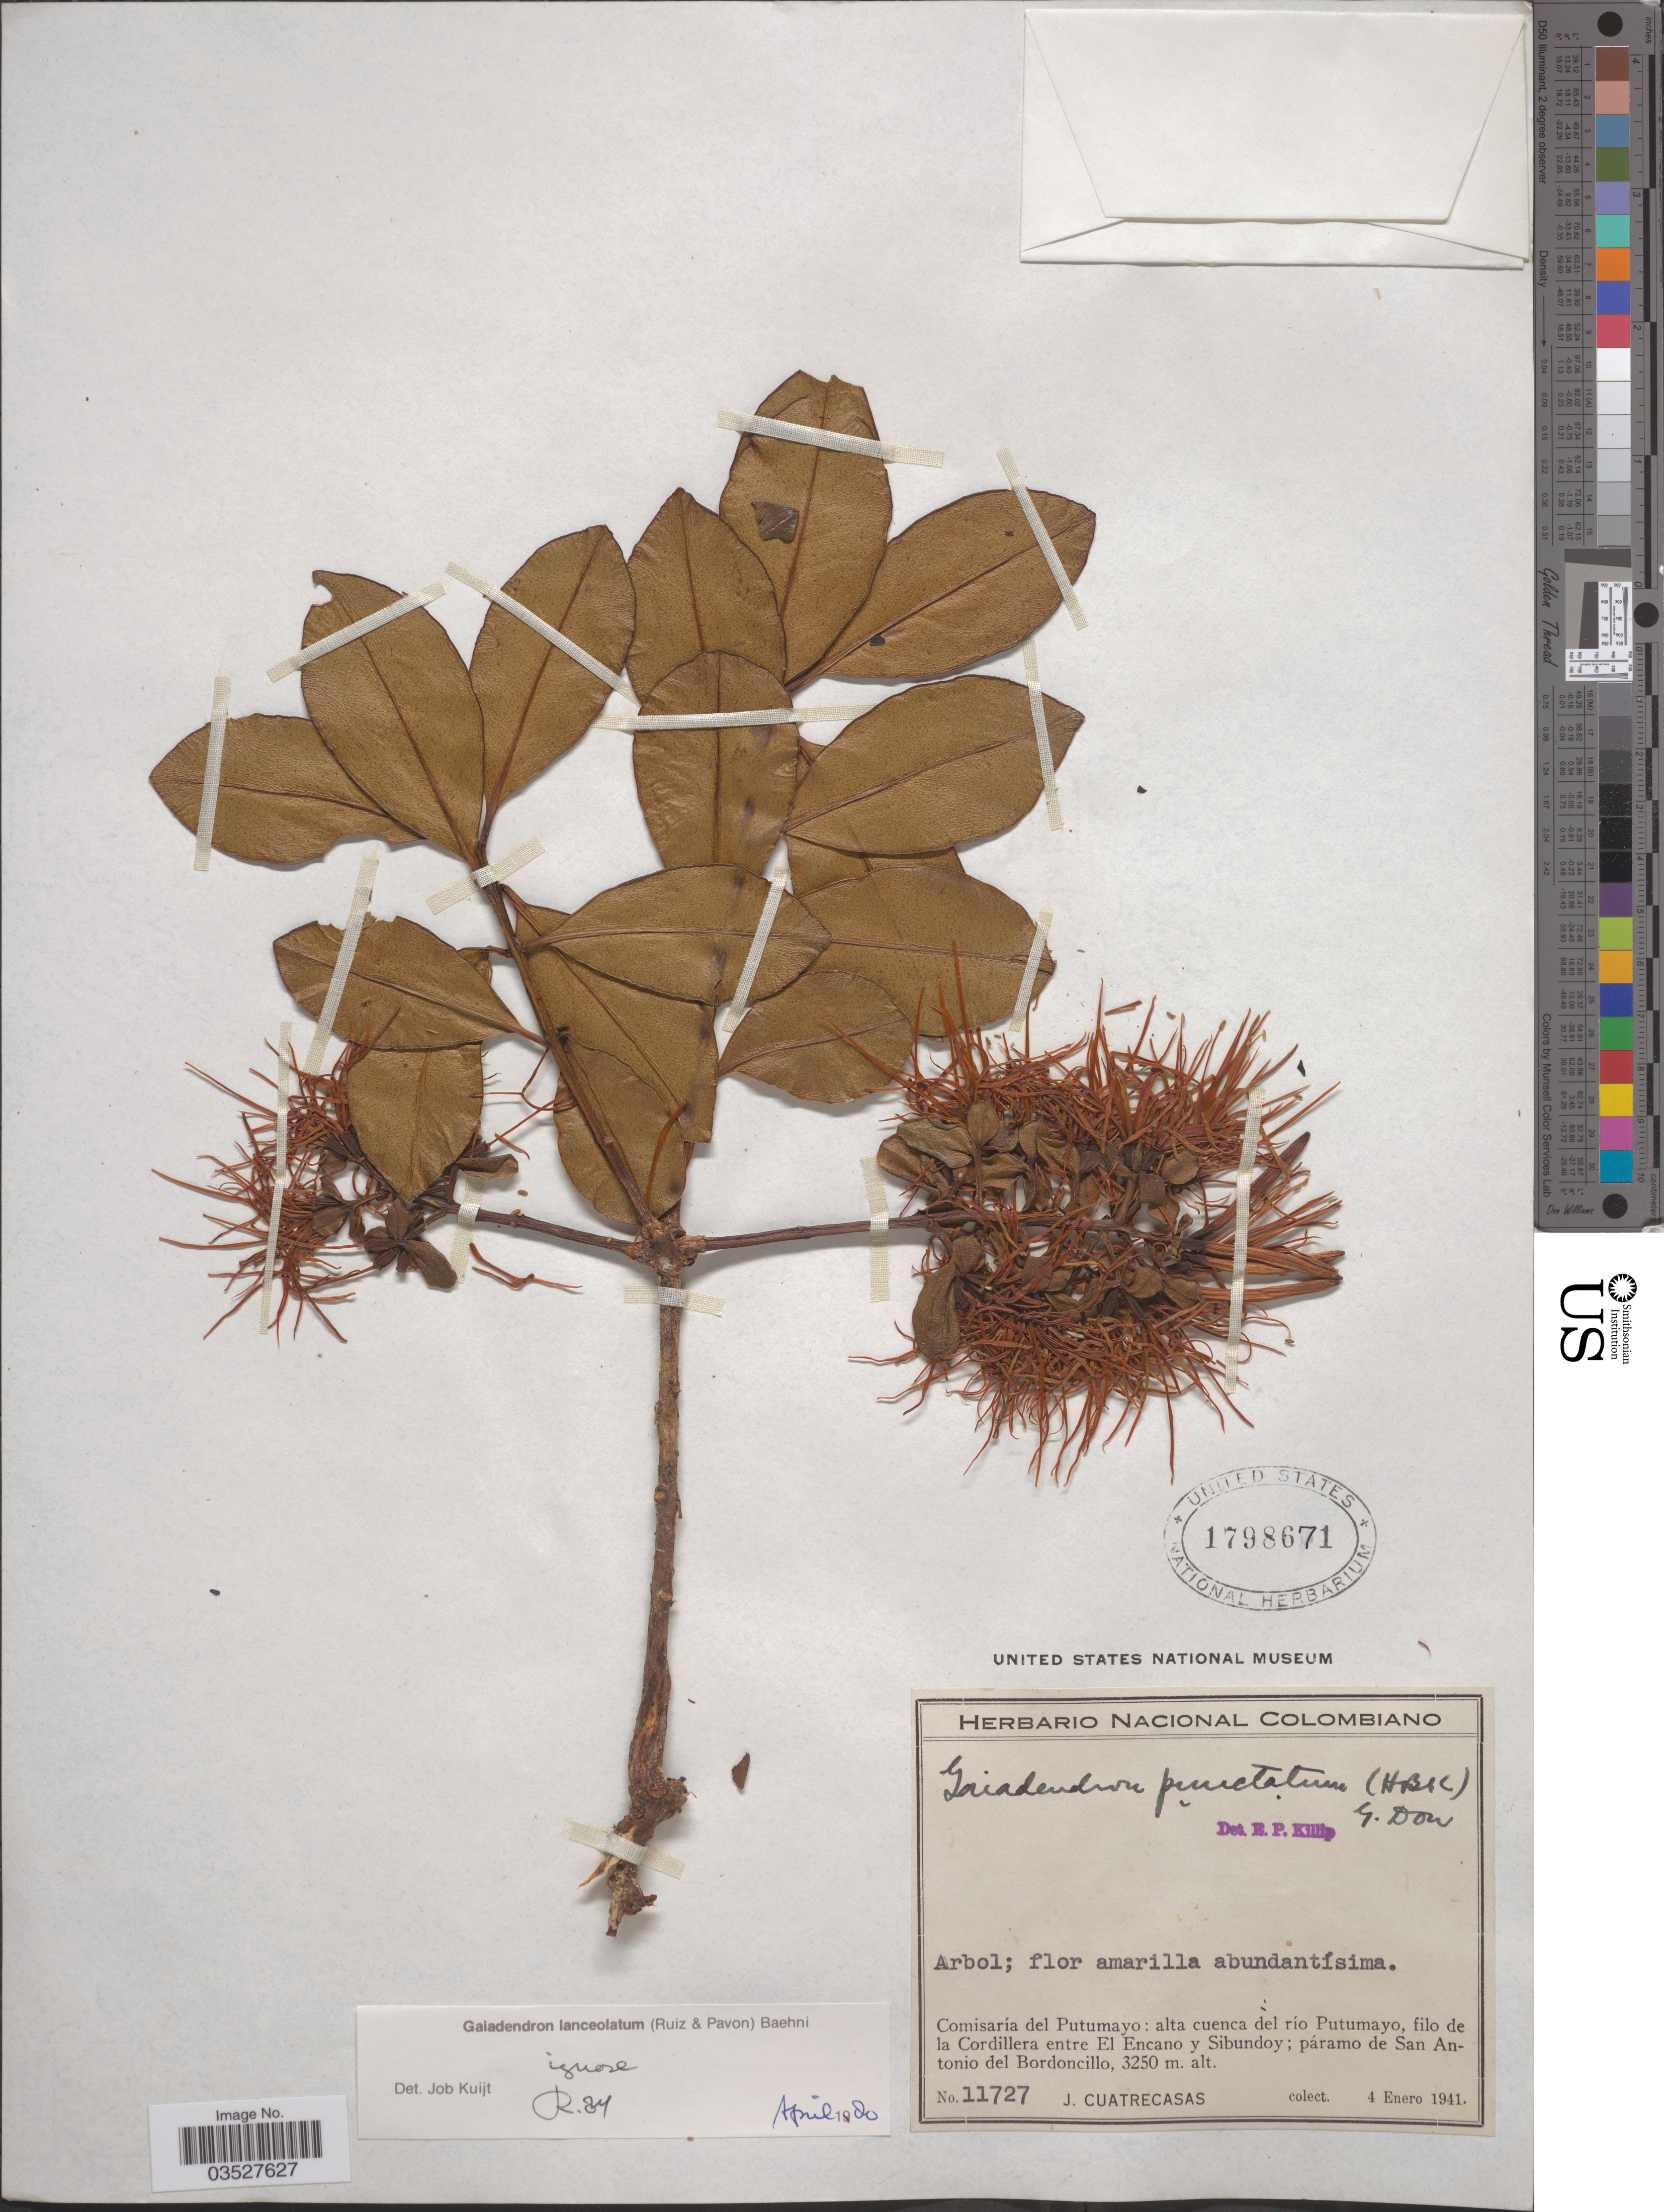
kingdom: Plantae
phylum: Tracheophyta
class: Magnoliopsida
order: Santalales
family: Loranthaceae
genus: Gaiadendron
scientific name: Gaiadendron punctatum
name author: (Ruiz & Pav.) G. Don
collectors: J. Cuatrecasas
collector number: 11727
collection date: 1941-01-04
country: Colombia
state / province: Putumayo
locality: Comisaría del Putumayo: alta cuenca del río Putumayo, filo de la Cordillera entre El Encano y Sibundoy; páramo de San Antonio del Bordoncillo.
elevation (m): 3250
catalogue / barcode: US 1798671